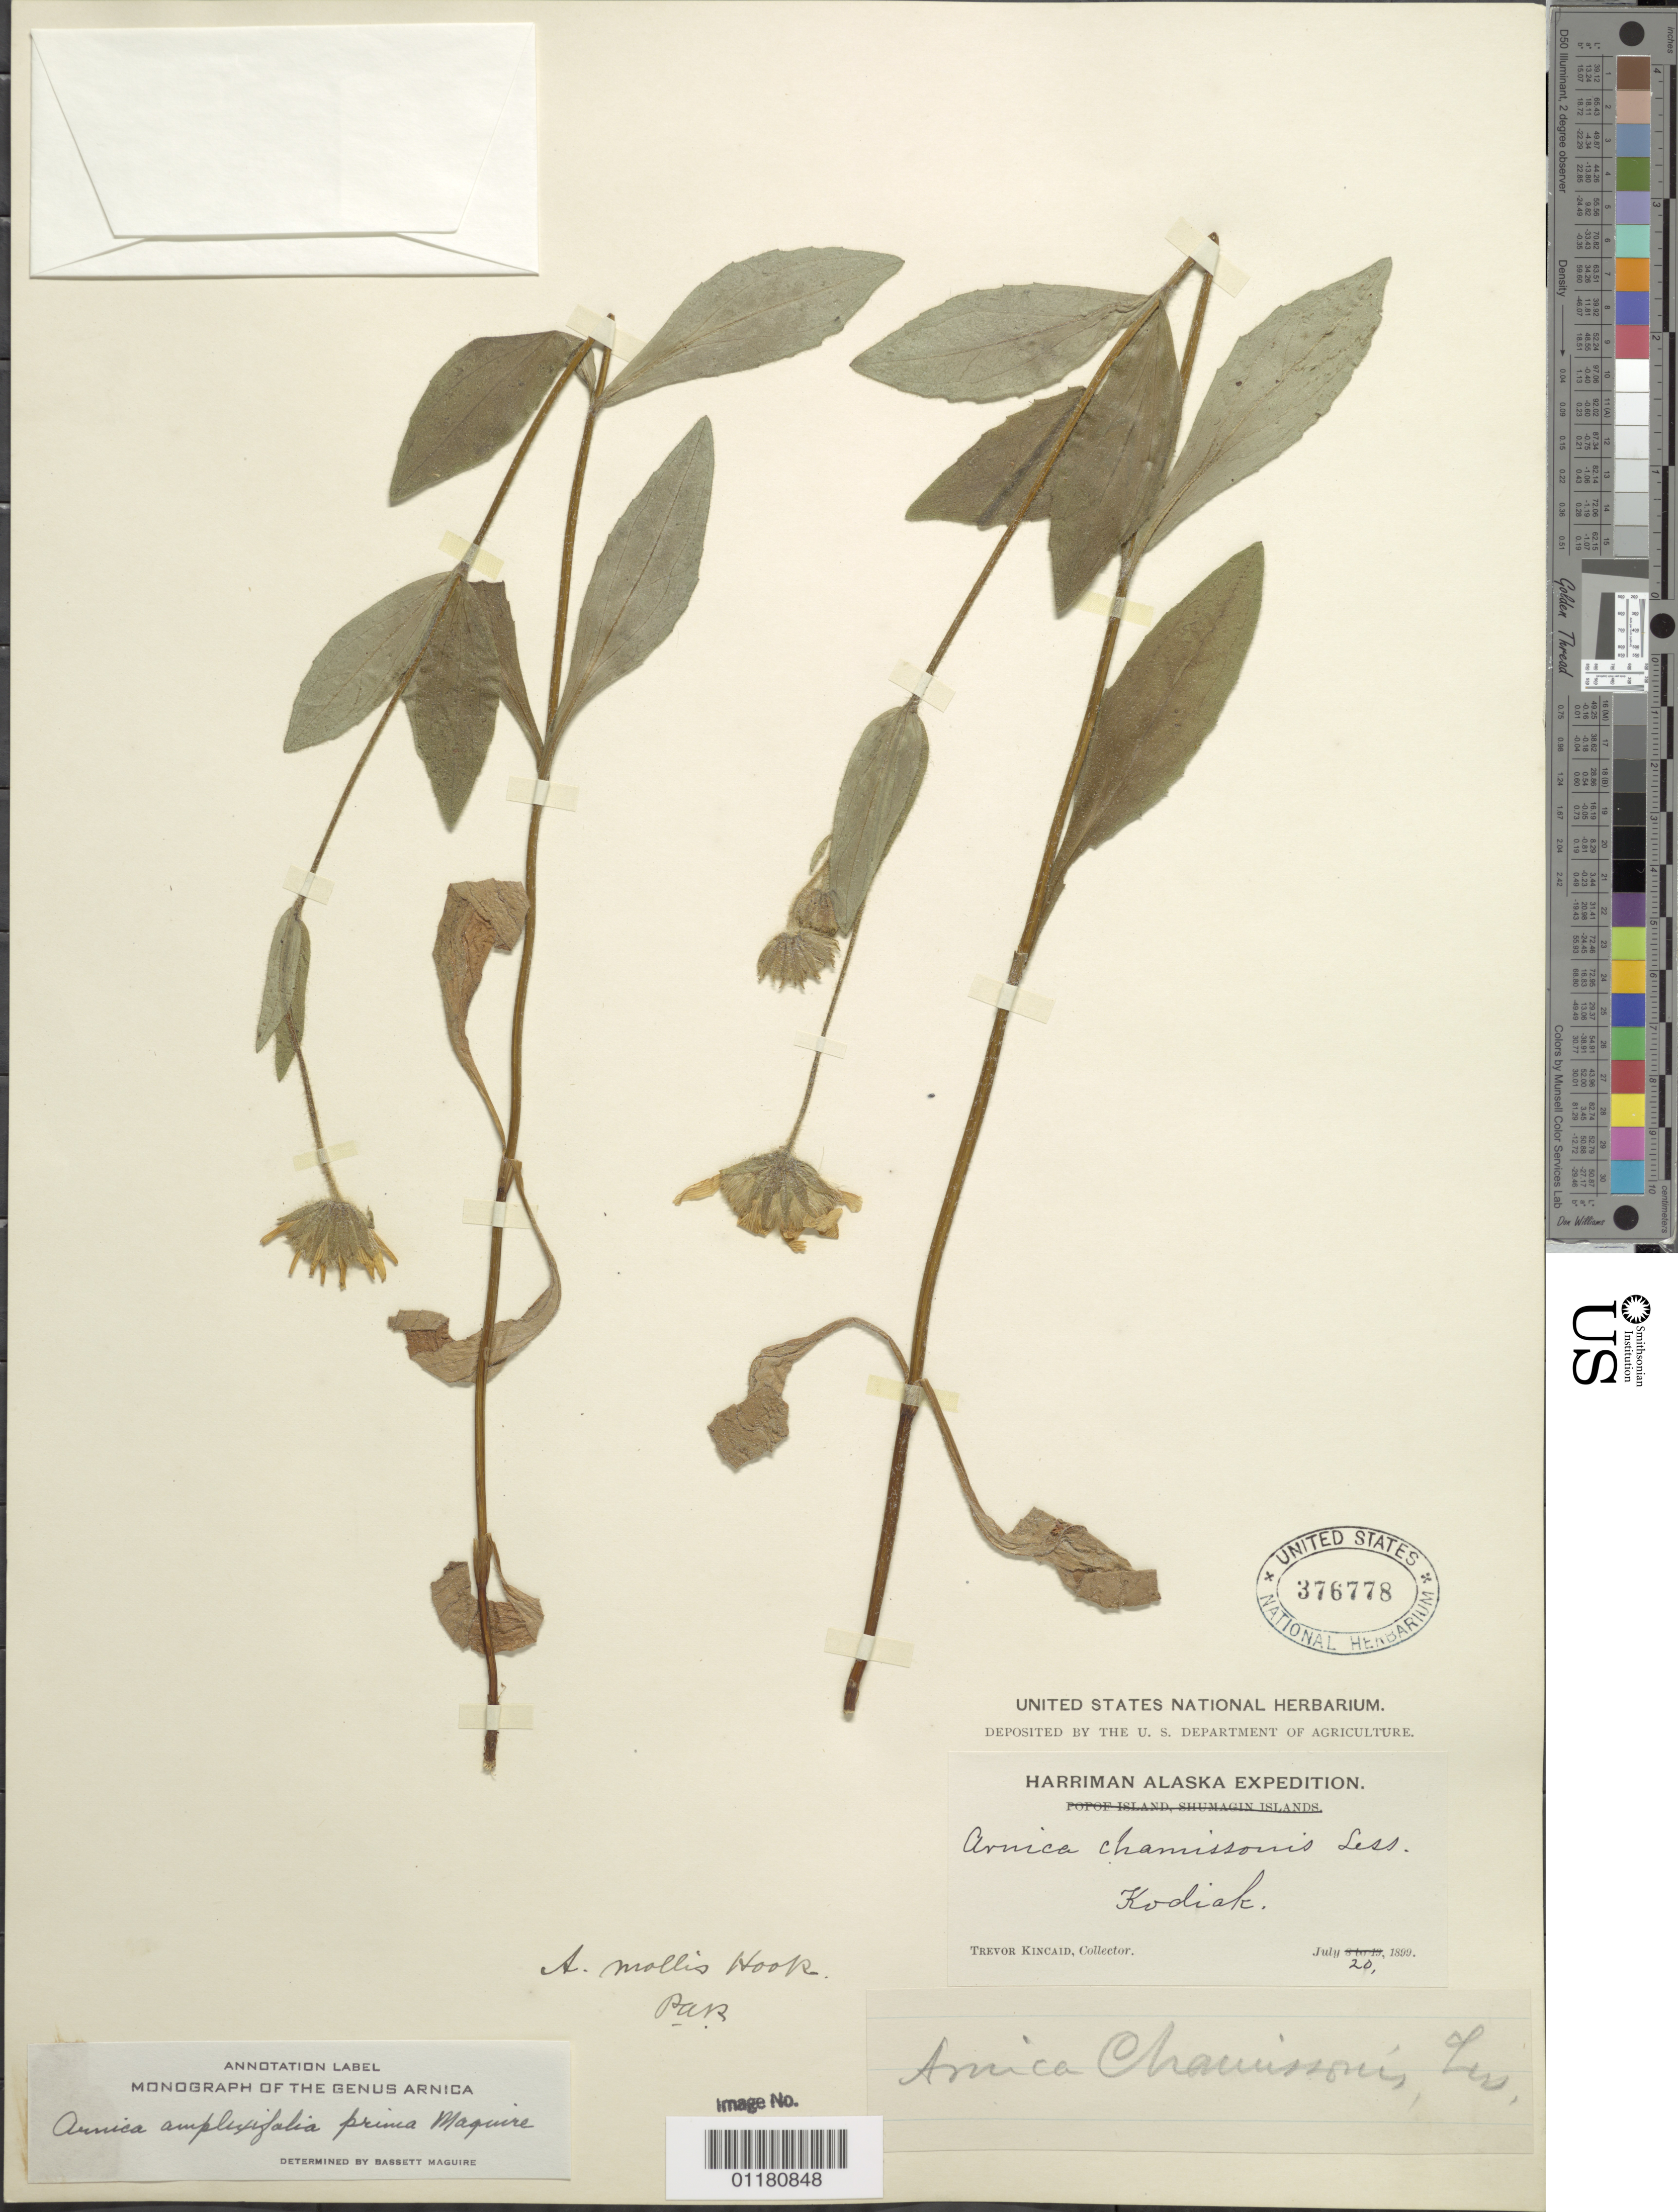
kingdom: Plantae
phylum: Tracheophyta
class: Magnoliopsida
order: Asterales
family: Asteraceae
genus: Arnica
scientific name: Arnica amplexifolia subsp. prima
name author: Maguire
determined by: Maguire, Bassett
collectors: T. C. Kincaid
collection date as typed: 20 Jul 1899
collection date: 1899-07-20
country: United States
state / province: Alaska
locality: Kodiak Island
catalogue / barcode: US 376778